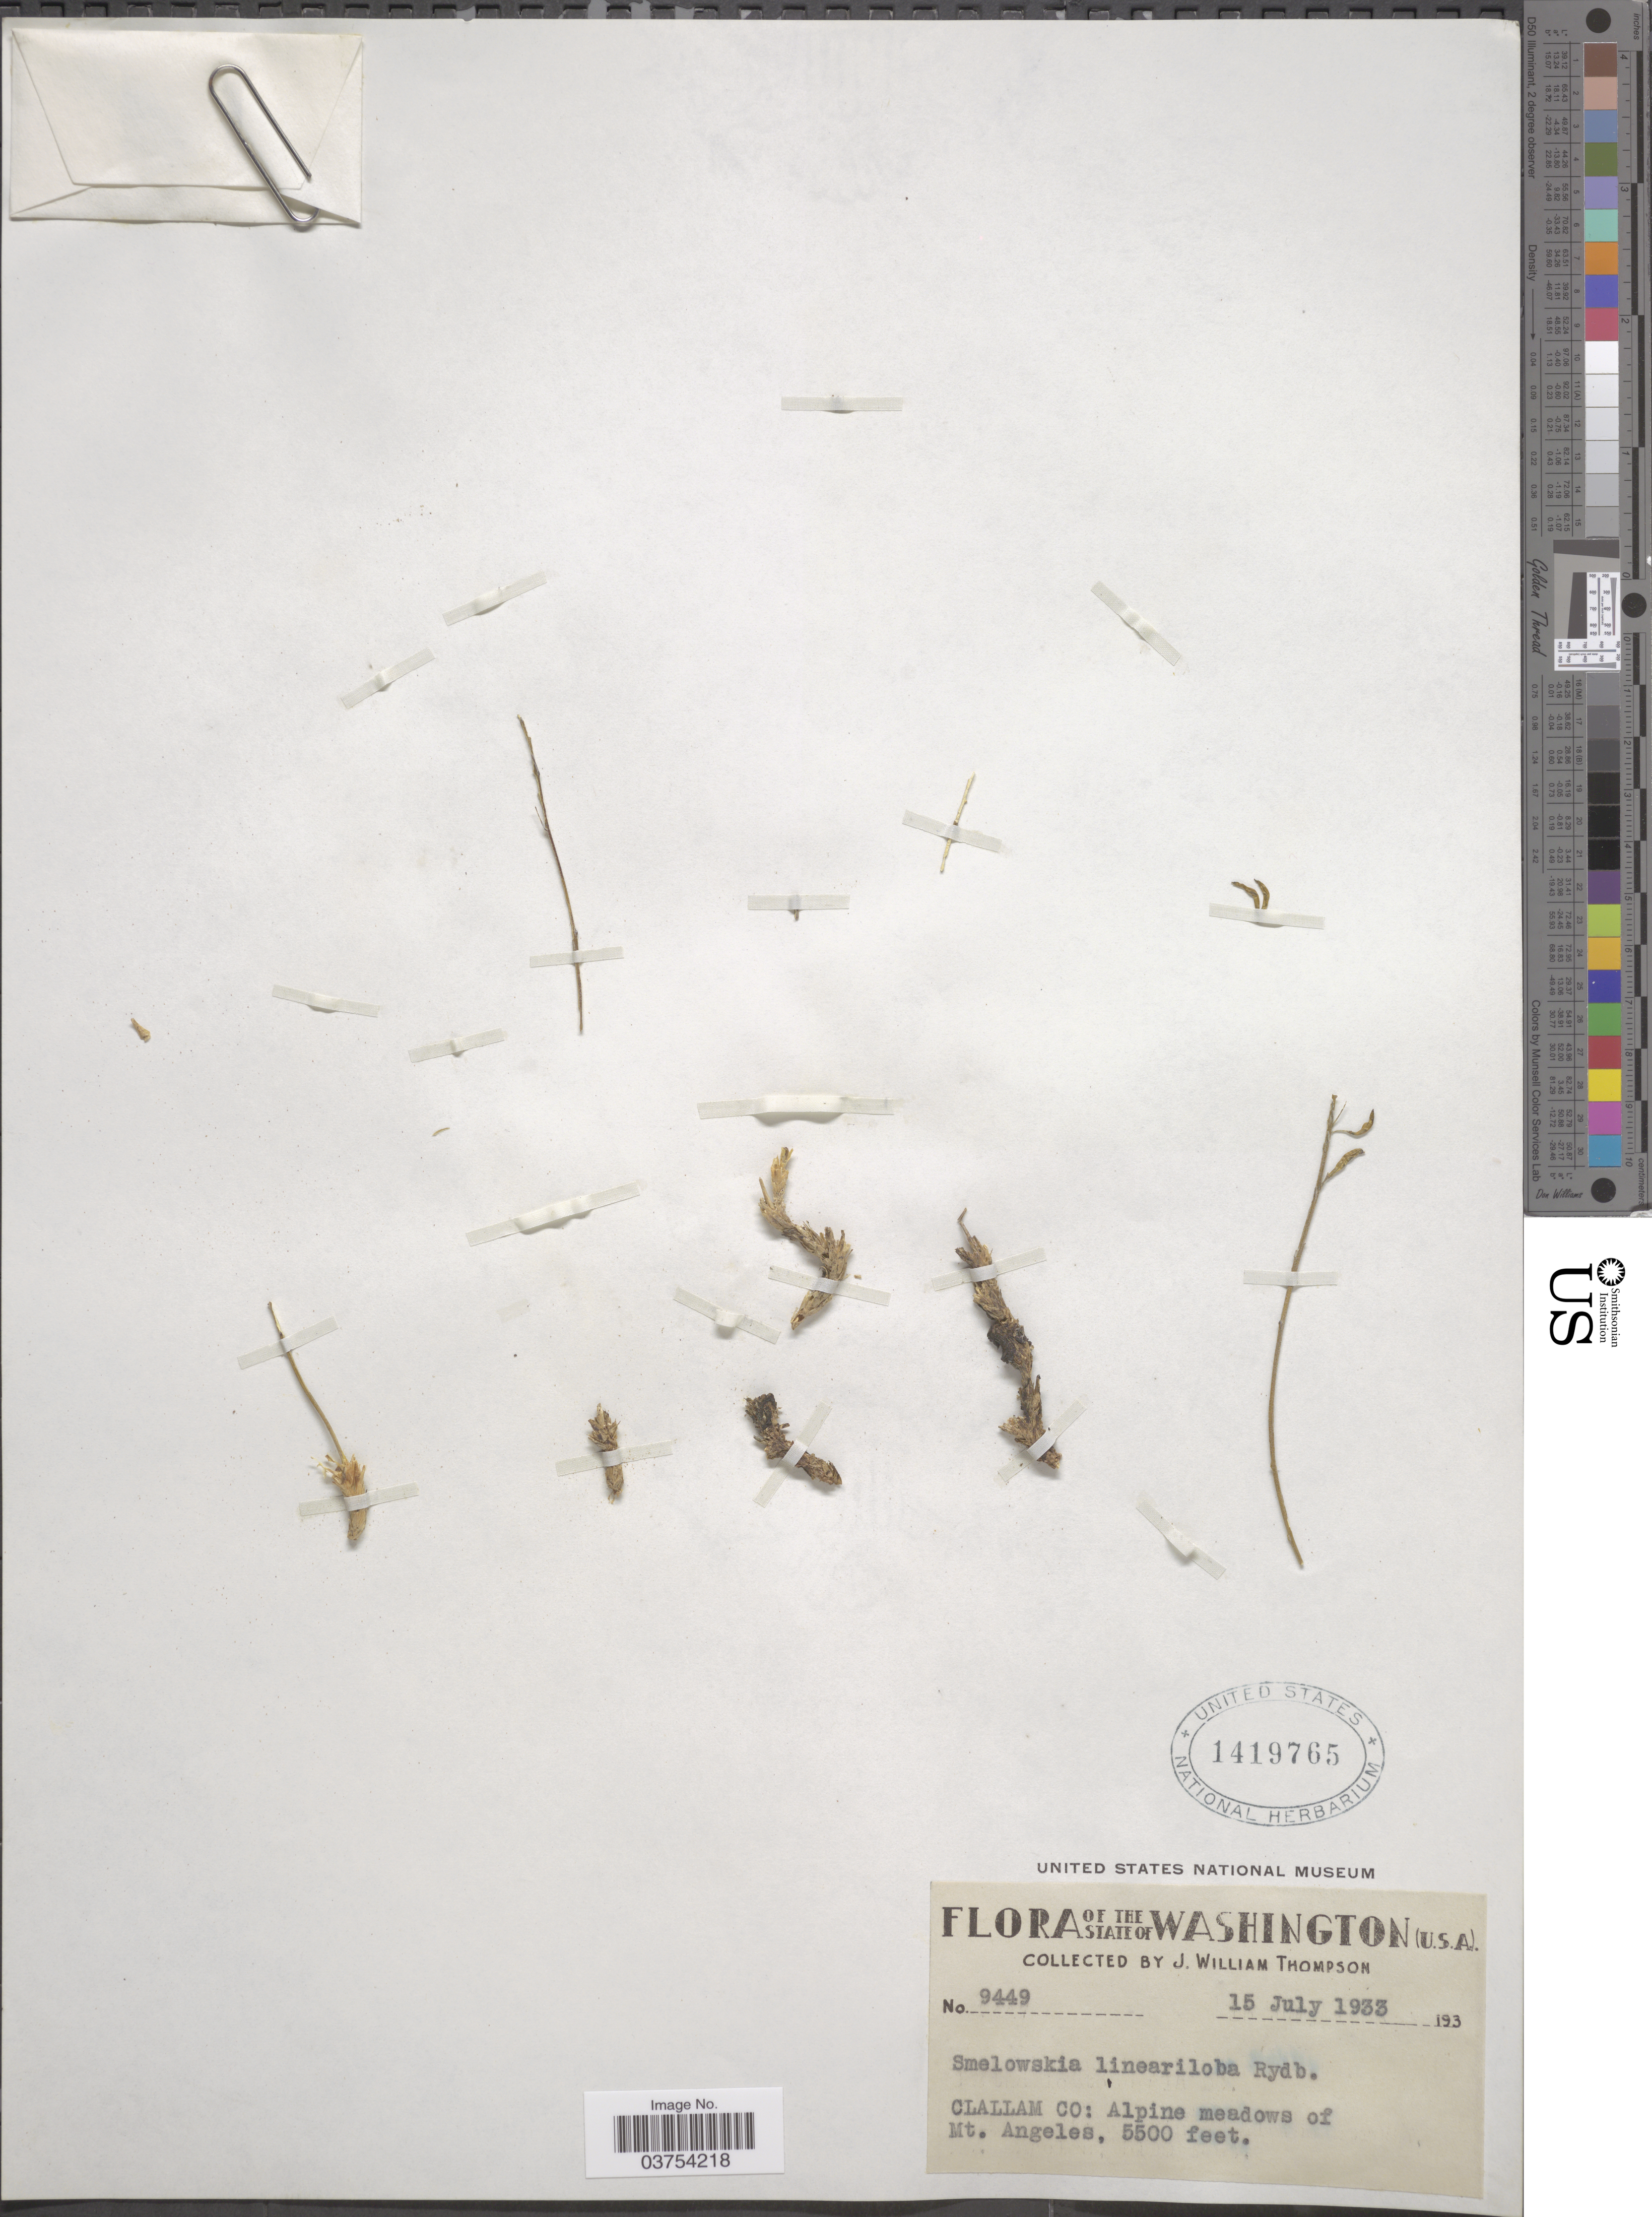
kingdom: Plantae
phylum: Tracheophyta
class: Magnoliopsida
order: Brassicales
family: Brassicaceae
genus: Smelowskia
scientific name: Smelowskia calycina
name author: (Stephan) C.A. Mey.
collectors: J. W. Thompson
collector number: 9449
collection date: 1933-07-15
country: United States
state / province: Washington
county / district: Clallam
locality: Clallam Co: Alpine meadows of Mt. Angeles.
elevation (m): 1676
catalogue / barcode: US 1419765